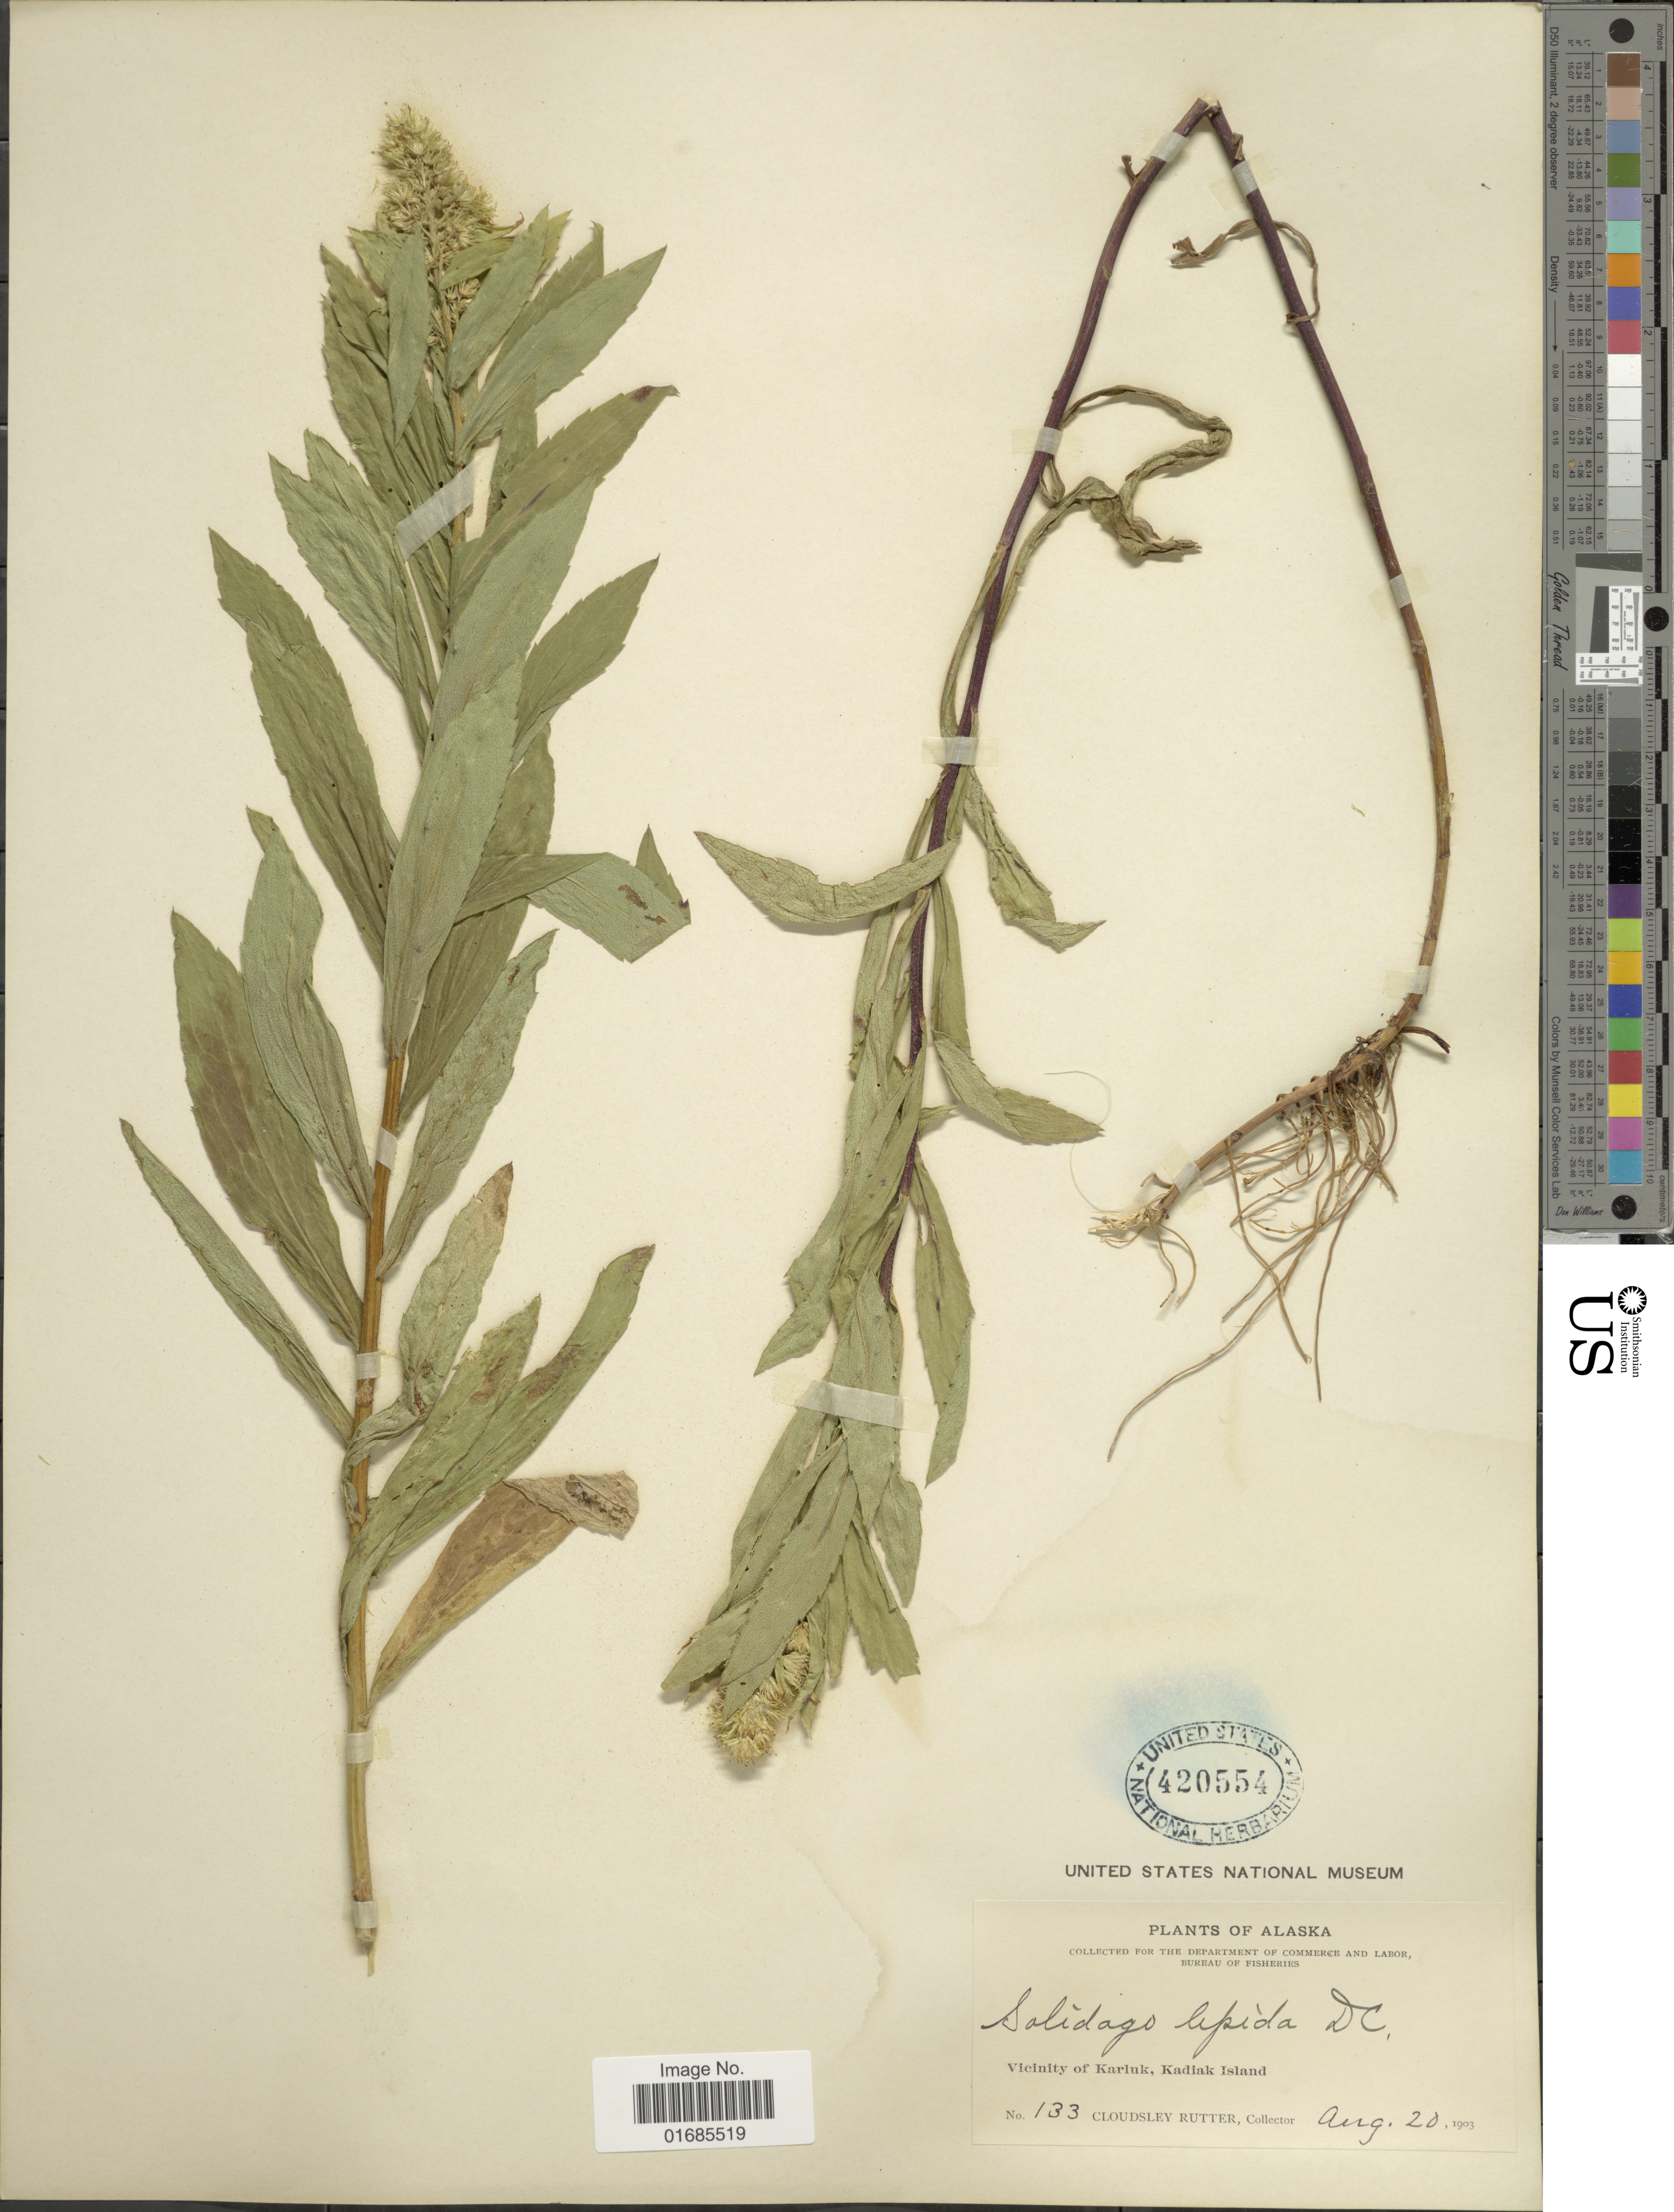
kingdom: Plantae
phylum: Tracheophyta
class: Magnoliopsida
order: Asterales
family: Asteraceae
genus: Solidago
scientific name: Solidago canadensis var. salebrosa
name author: (Piper) M.E. Jones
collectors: C. Rutter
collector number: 133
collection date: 1903-08-20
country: United States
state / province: Alaska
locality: Vicinity of Karluk, Kadiak Island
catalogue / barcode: US 420554